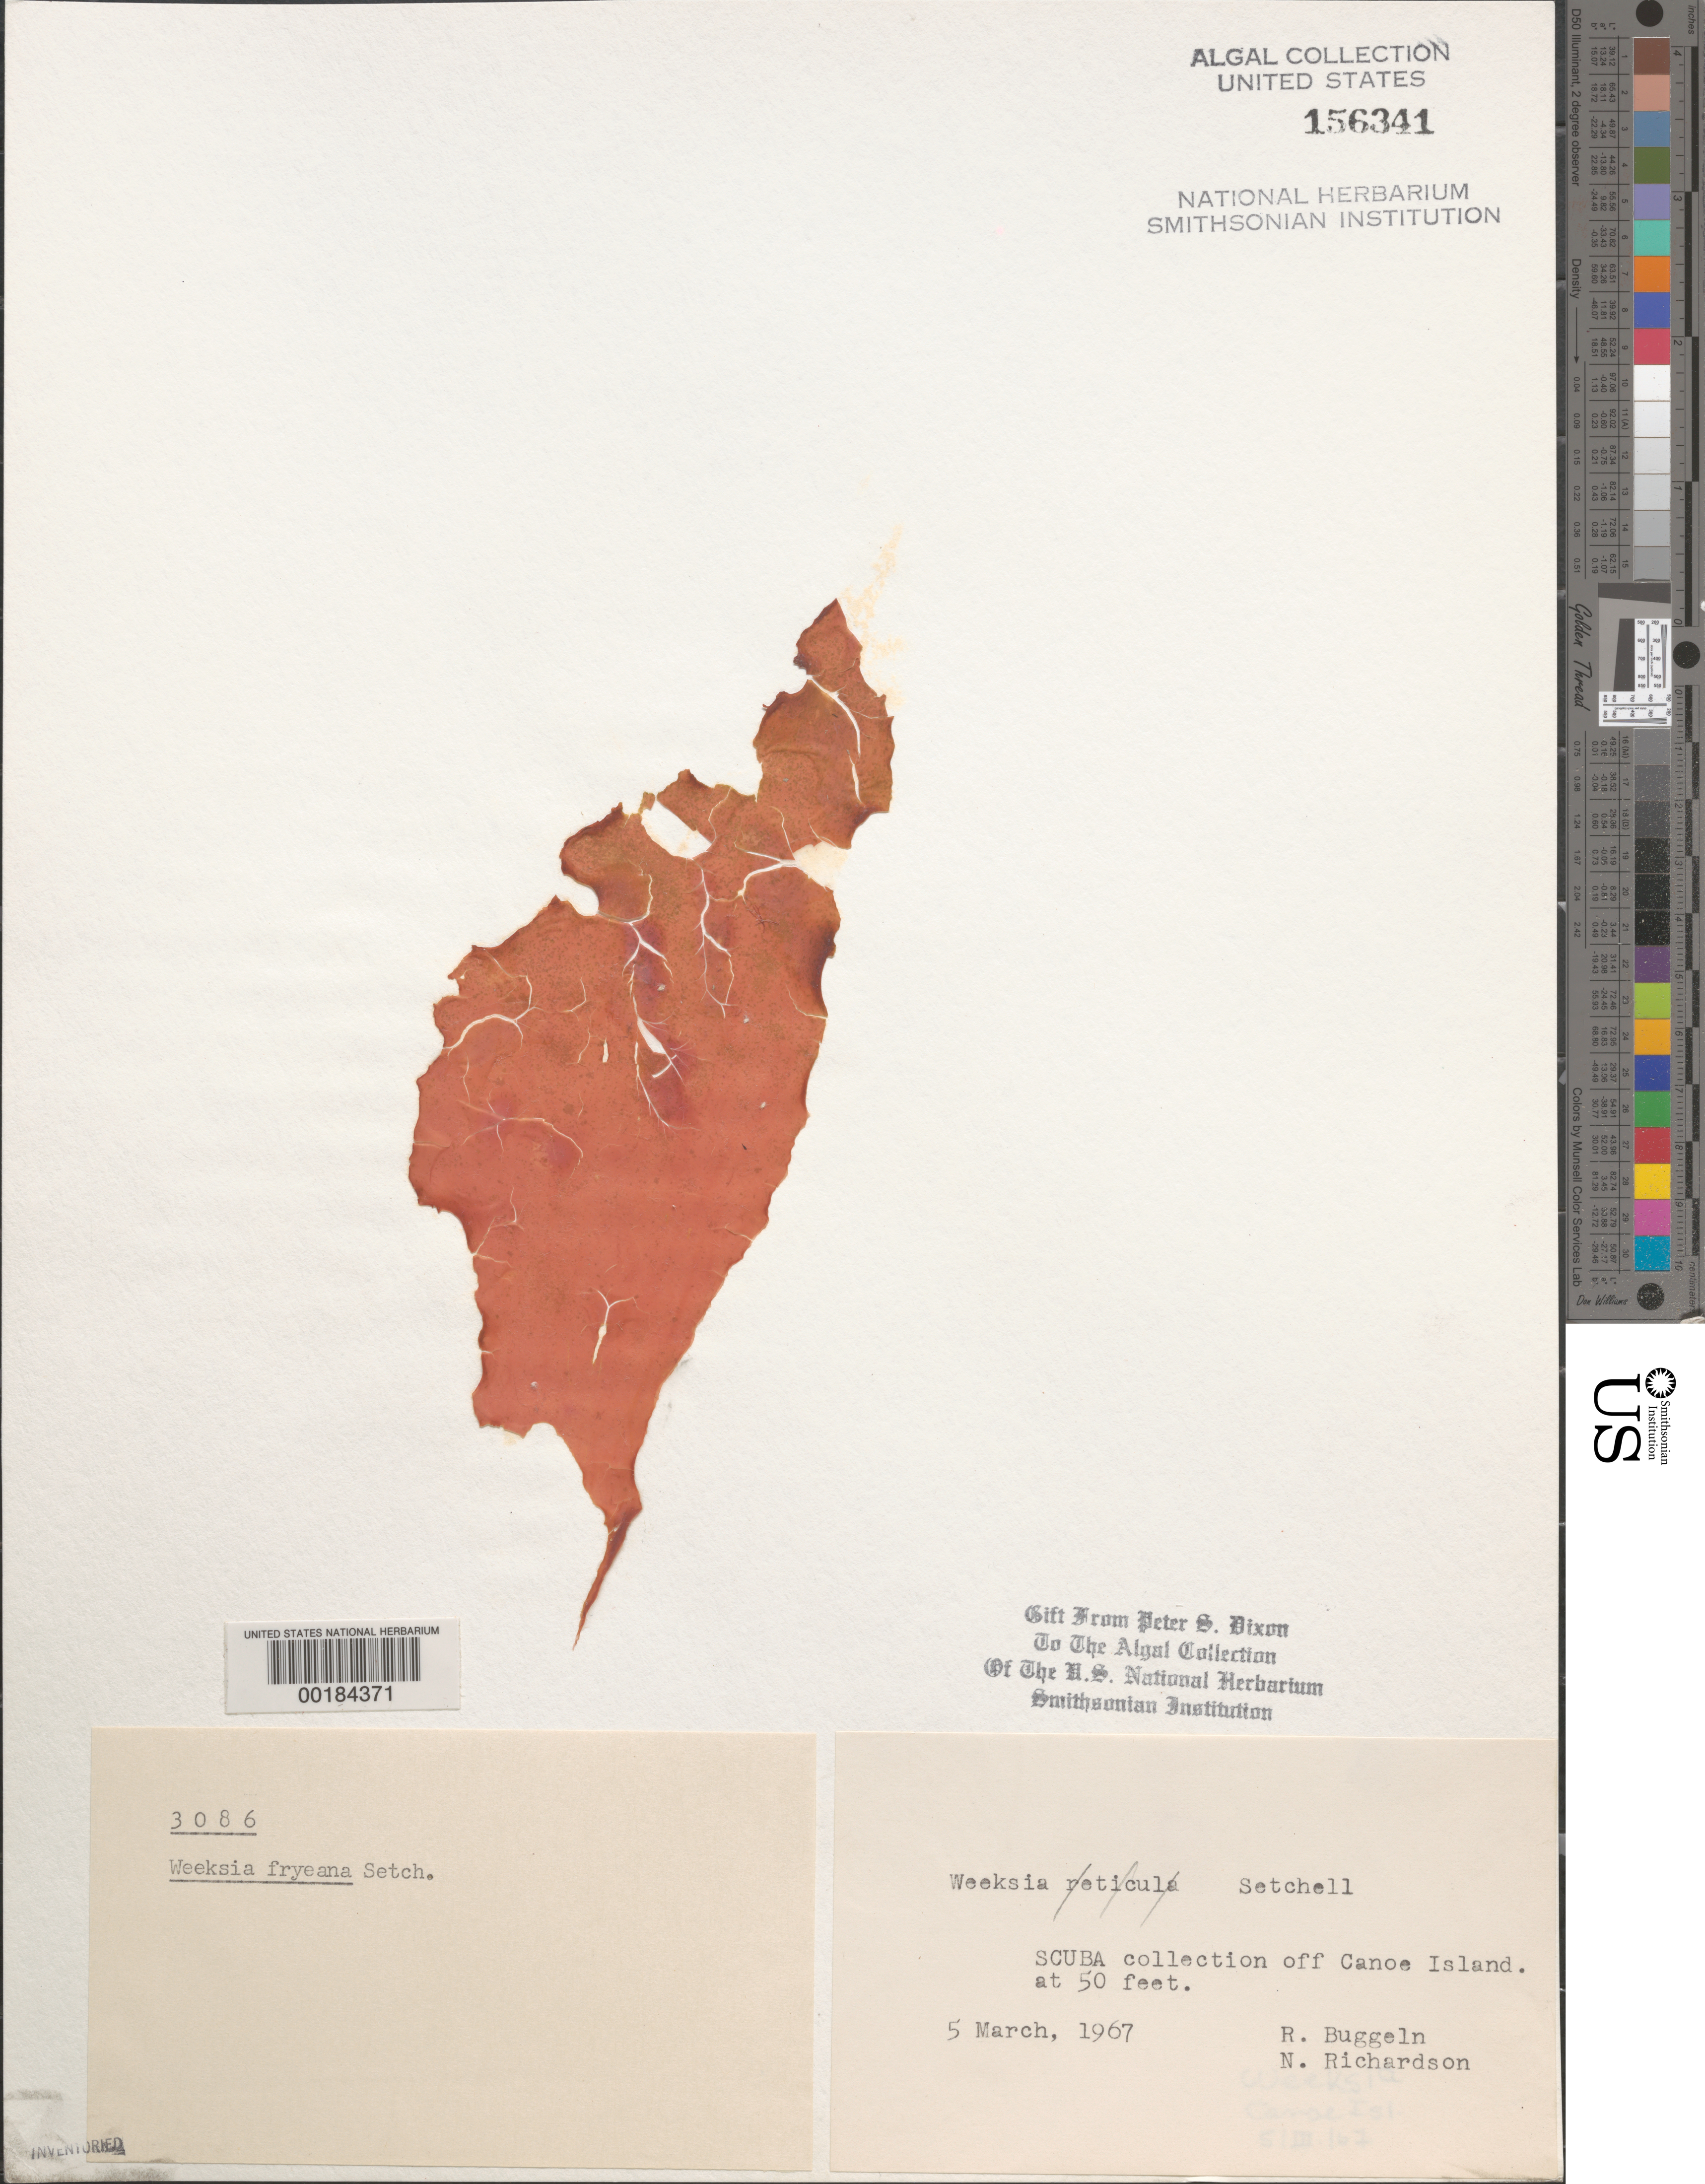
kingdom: Plantae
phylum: Rhodophyta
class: Florideophyceae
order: Gigartinales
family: Dumontiaceae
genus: Weeksia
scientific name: Weeksia coccinea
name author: (Harv.) S.C. Lindstrom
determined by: Algae name updating Project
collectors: R. Bugeln & N. Richardson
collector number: PSD 3086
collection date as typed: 05 Mar 1967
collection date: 1967-03-05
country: United States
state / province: Washington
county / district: San Juan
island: San Juan Island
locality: Friday Harbor, off Canoe Island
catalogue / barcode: US 156341